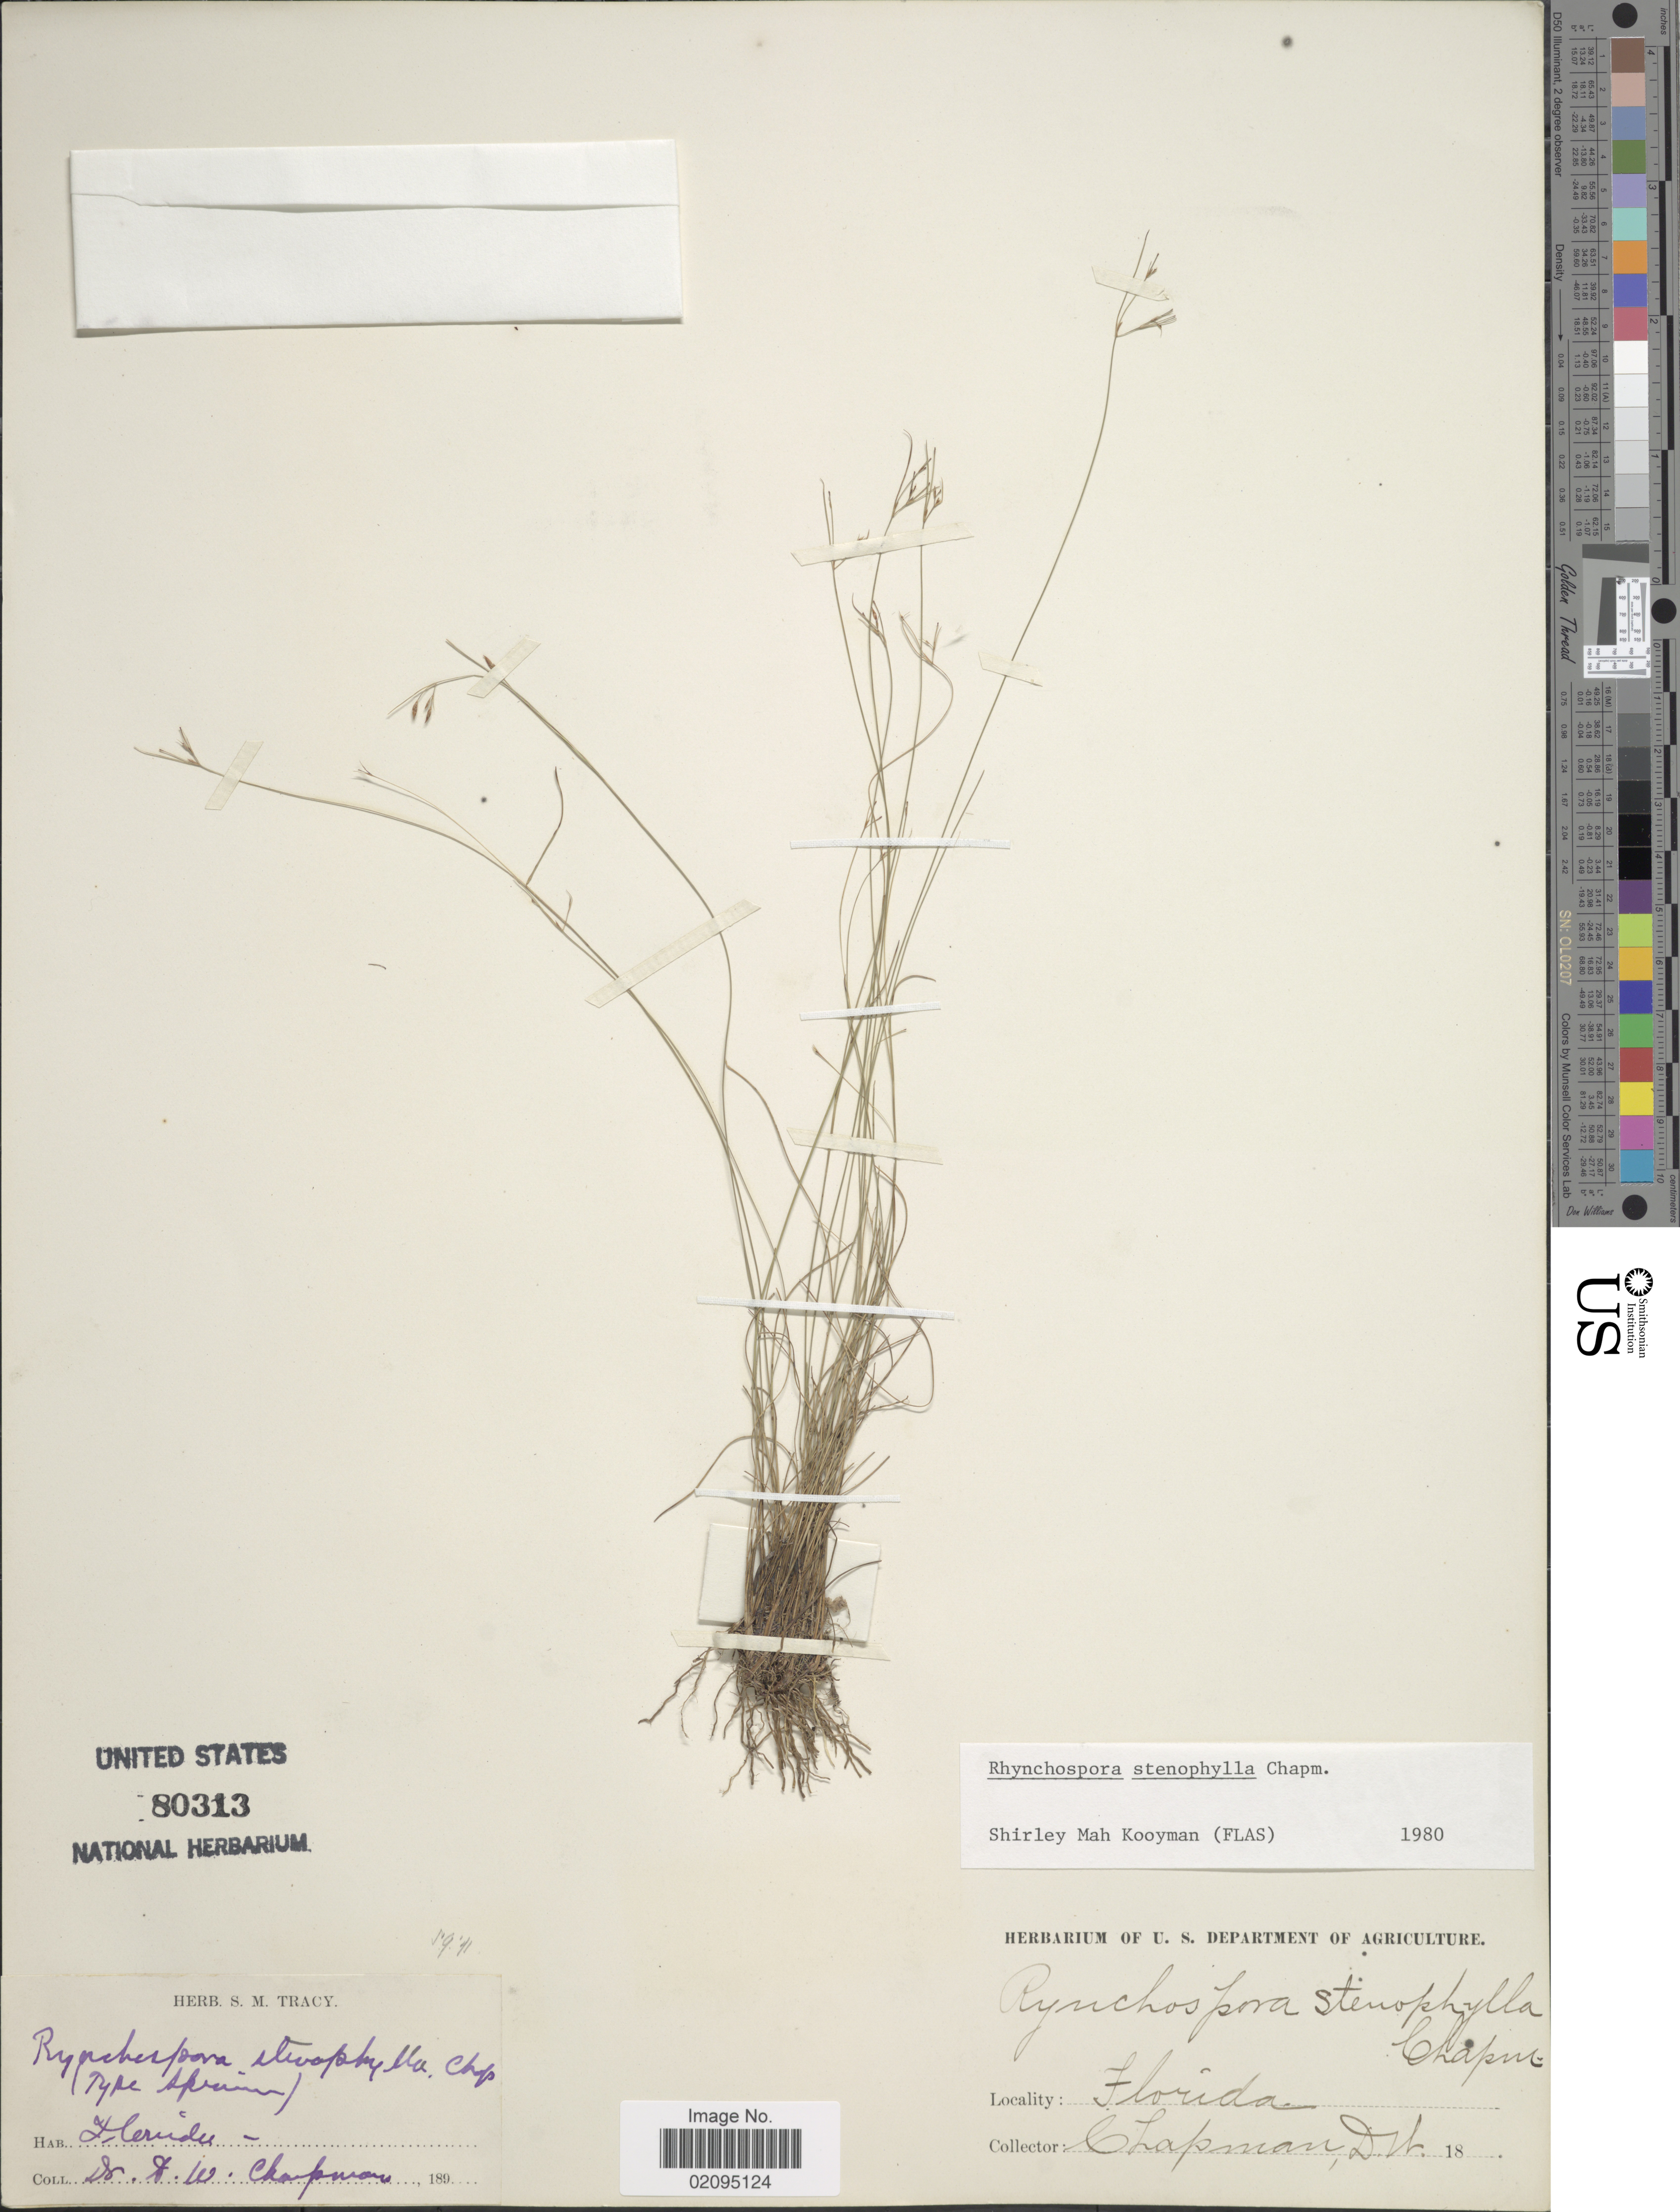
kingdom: Plantae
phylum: Tracheophyta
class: Liliopsida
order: Poales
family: Cyperaceae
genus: Rhynchospora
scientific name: Rhynchospora stenophylla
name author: Chapm.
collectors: A. W. Chapman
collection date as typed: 189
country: United States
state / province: Florida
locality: Florida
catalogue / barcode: US 80313